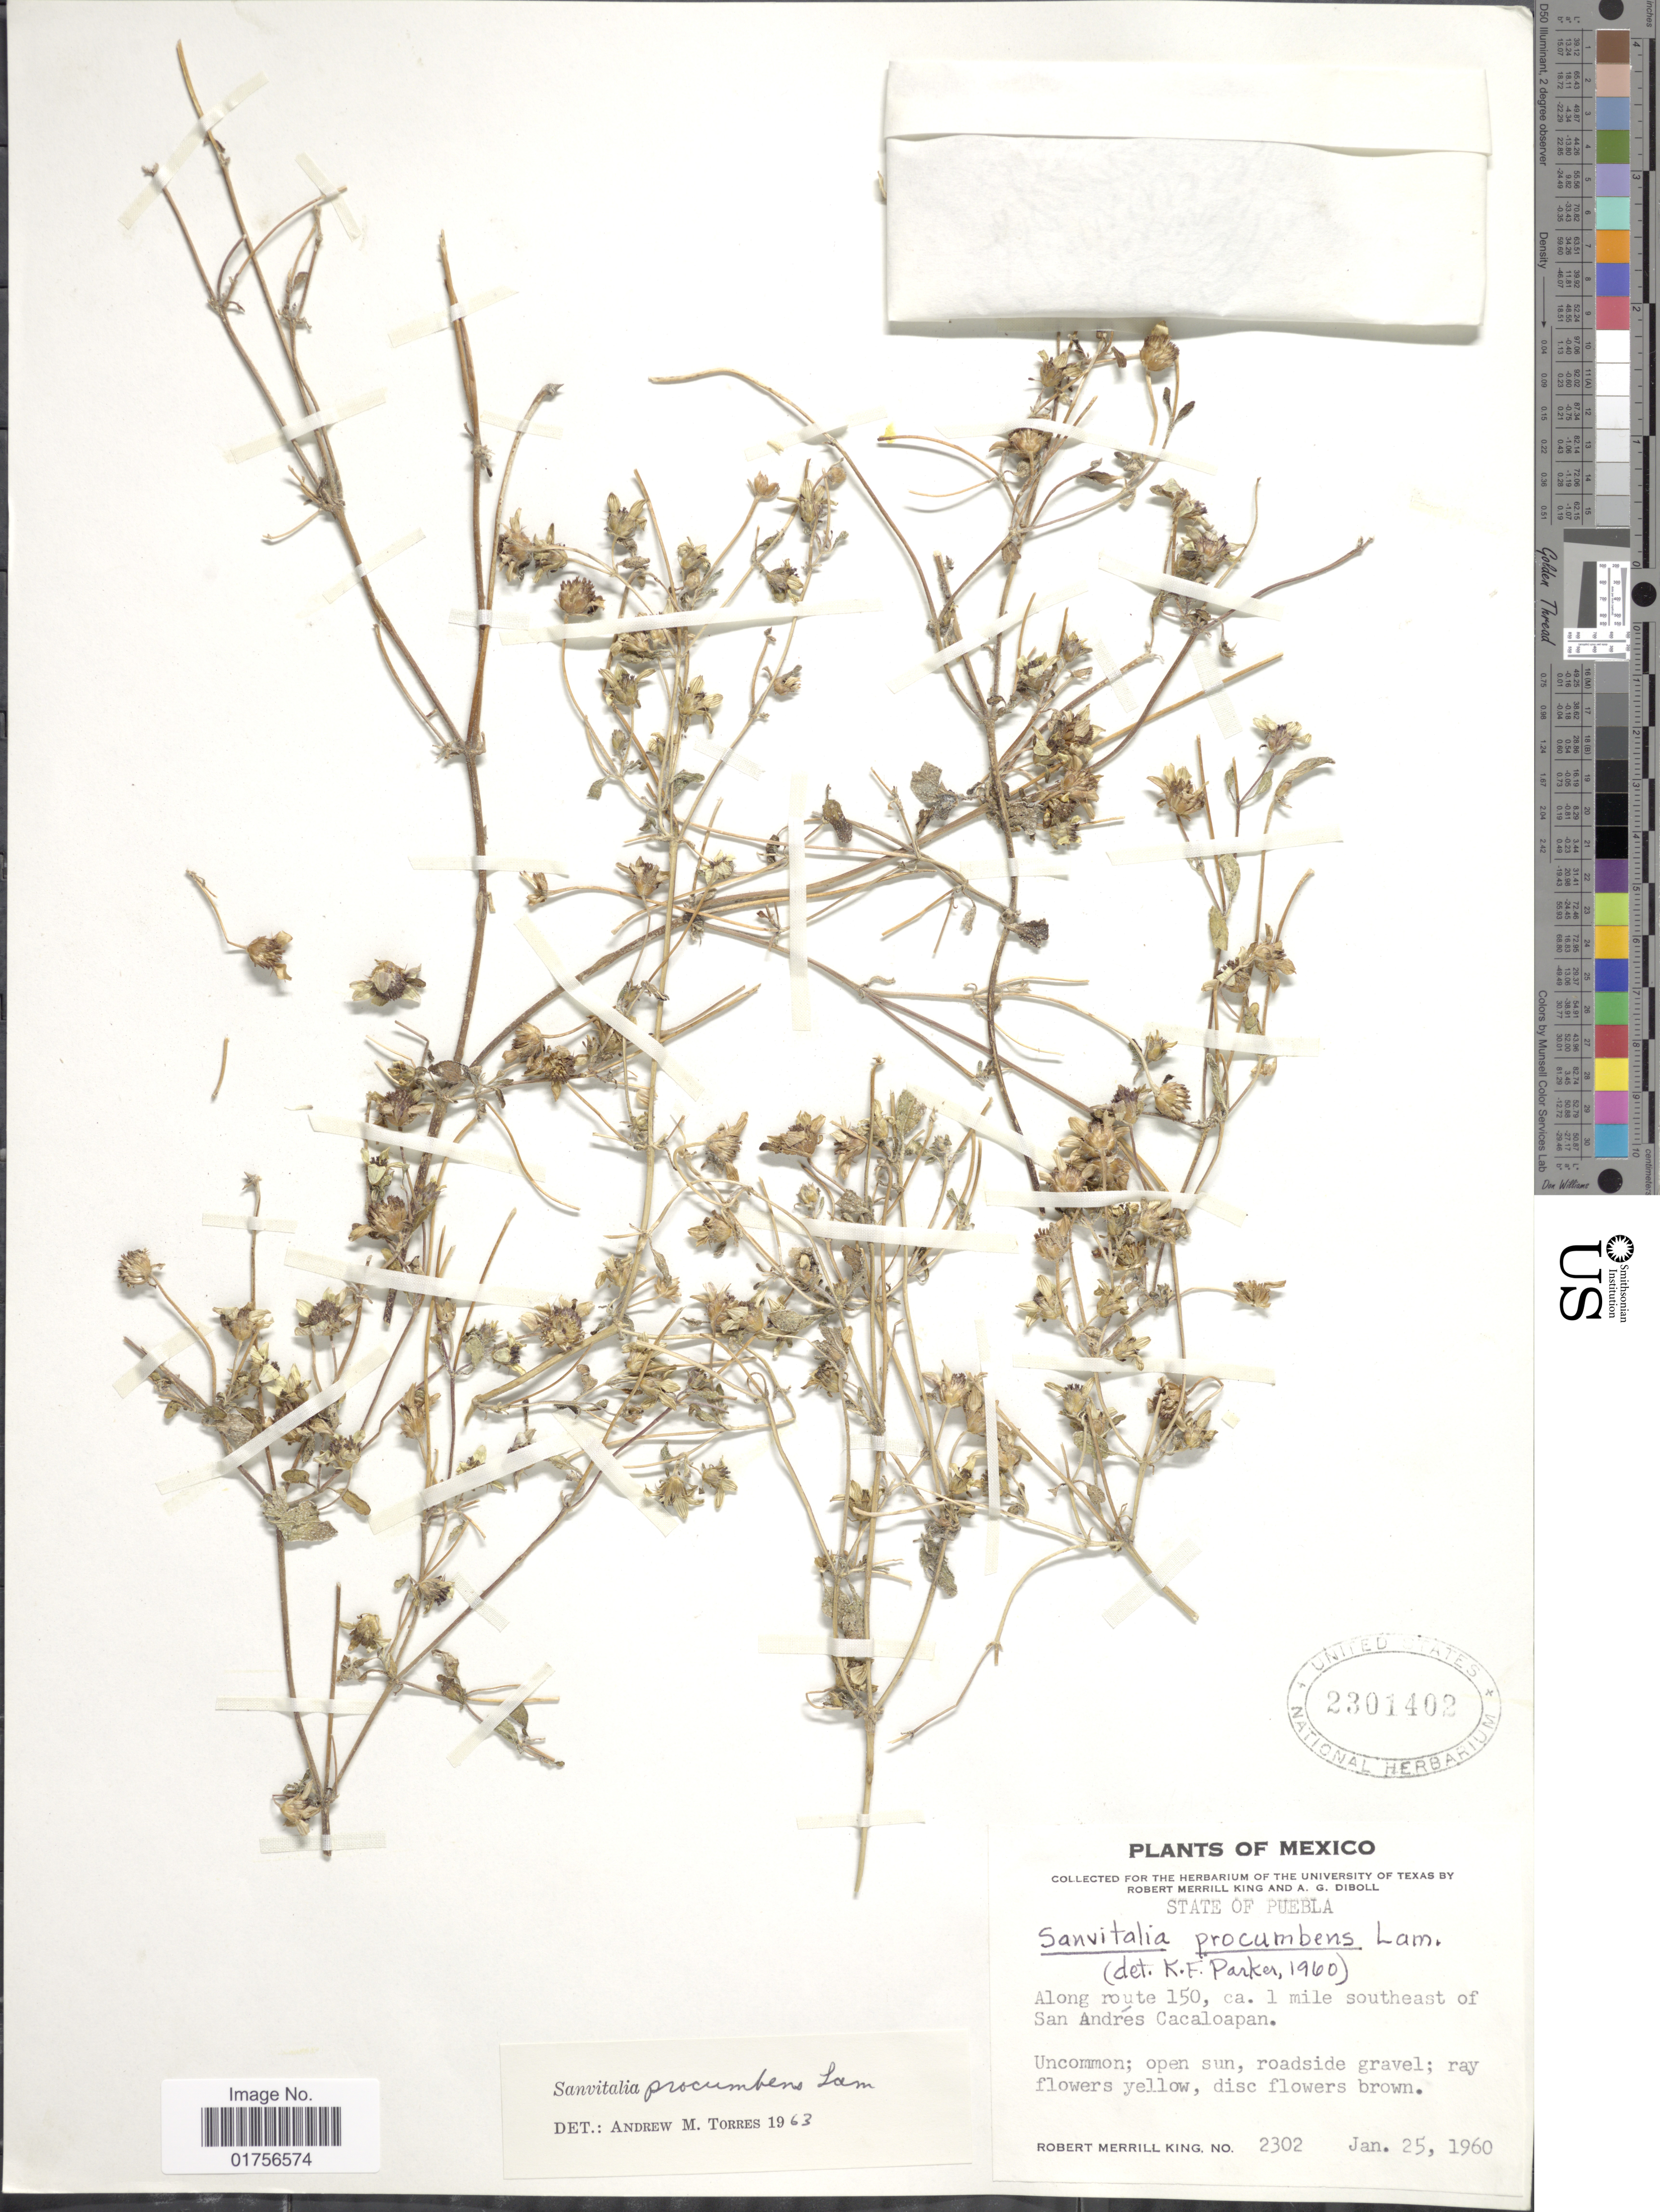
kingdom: Plantae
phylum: Tracheophyta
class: Magnoliopsida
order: Asterales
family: Asteraceae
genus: Sanvitalia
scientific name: Sanvitalia procumbens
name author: Lam.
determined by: Skibicki, Samuel V.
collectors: R. M. King & A. Diboll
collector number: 2302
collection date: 1960-01-25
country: Mexico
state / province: Puebla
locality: State of Puebla, Along route 150, 1 mile southeast of San Andres Cacaloapan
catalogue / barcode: US 2301402